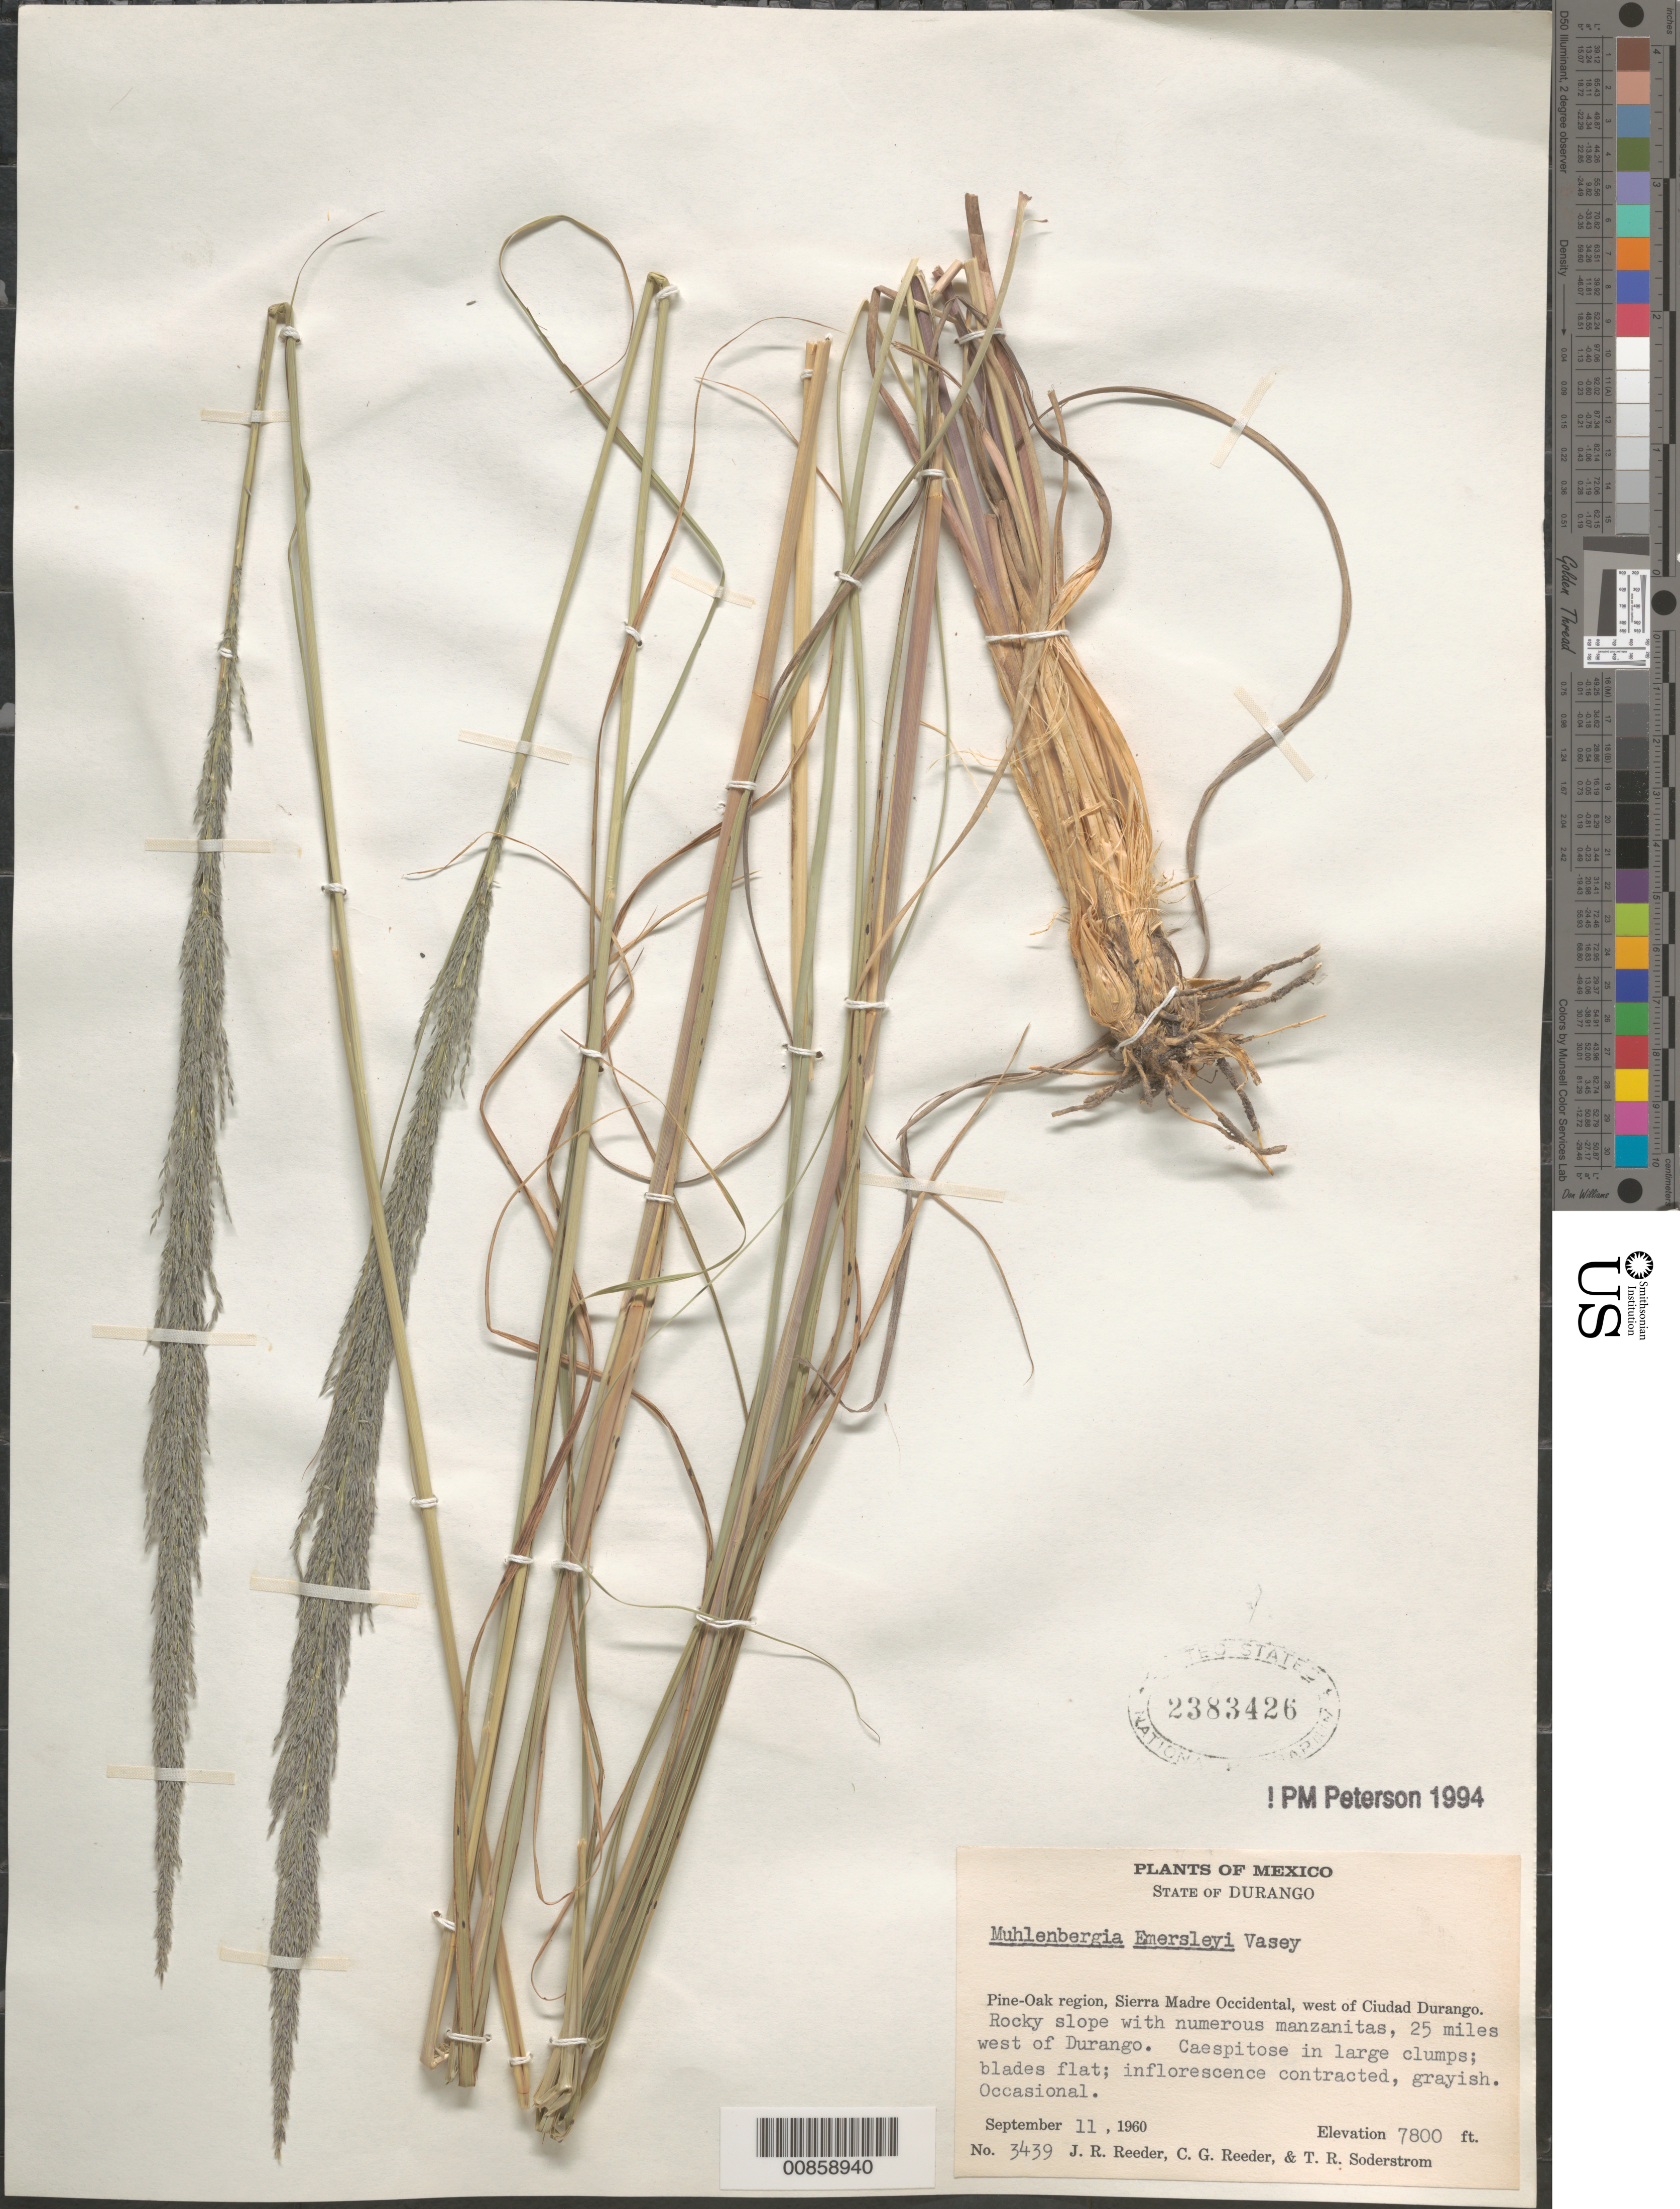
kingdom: Plantae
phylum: Tracheophyta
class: Liliopsida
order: Poales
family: Poaceae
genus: Muhlenbergia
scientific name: Muhlenbergia emersleyi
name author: Vasey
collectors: J. R. Reeder, C. G. Reeder & T. R. Soderstrom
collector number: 3439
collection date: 1960-09-11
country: Mexico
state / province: Durango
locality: Pine-Oak region, Sierra Madre Occidental, west of Ciudad Durango. 25 miles west of Durango.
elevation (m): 2377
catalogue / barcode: US 2383426